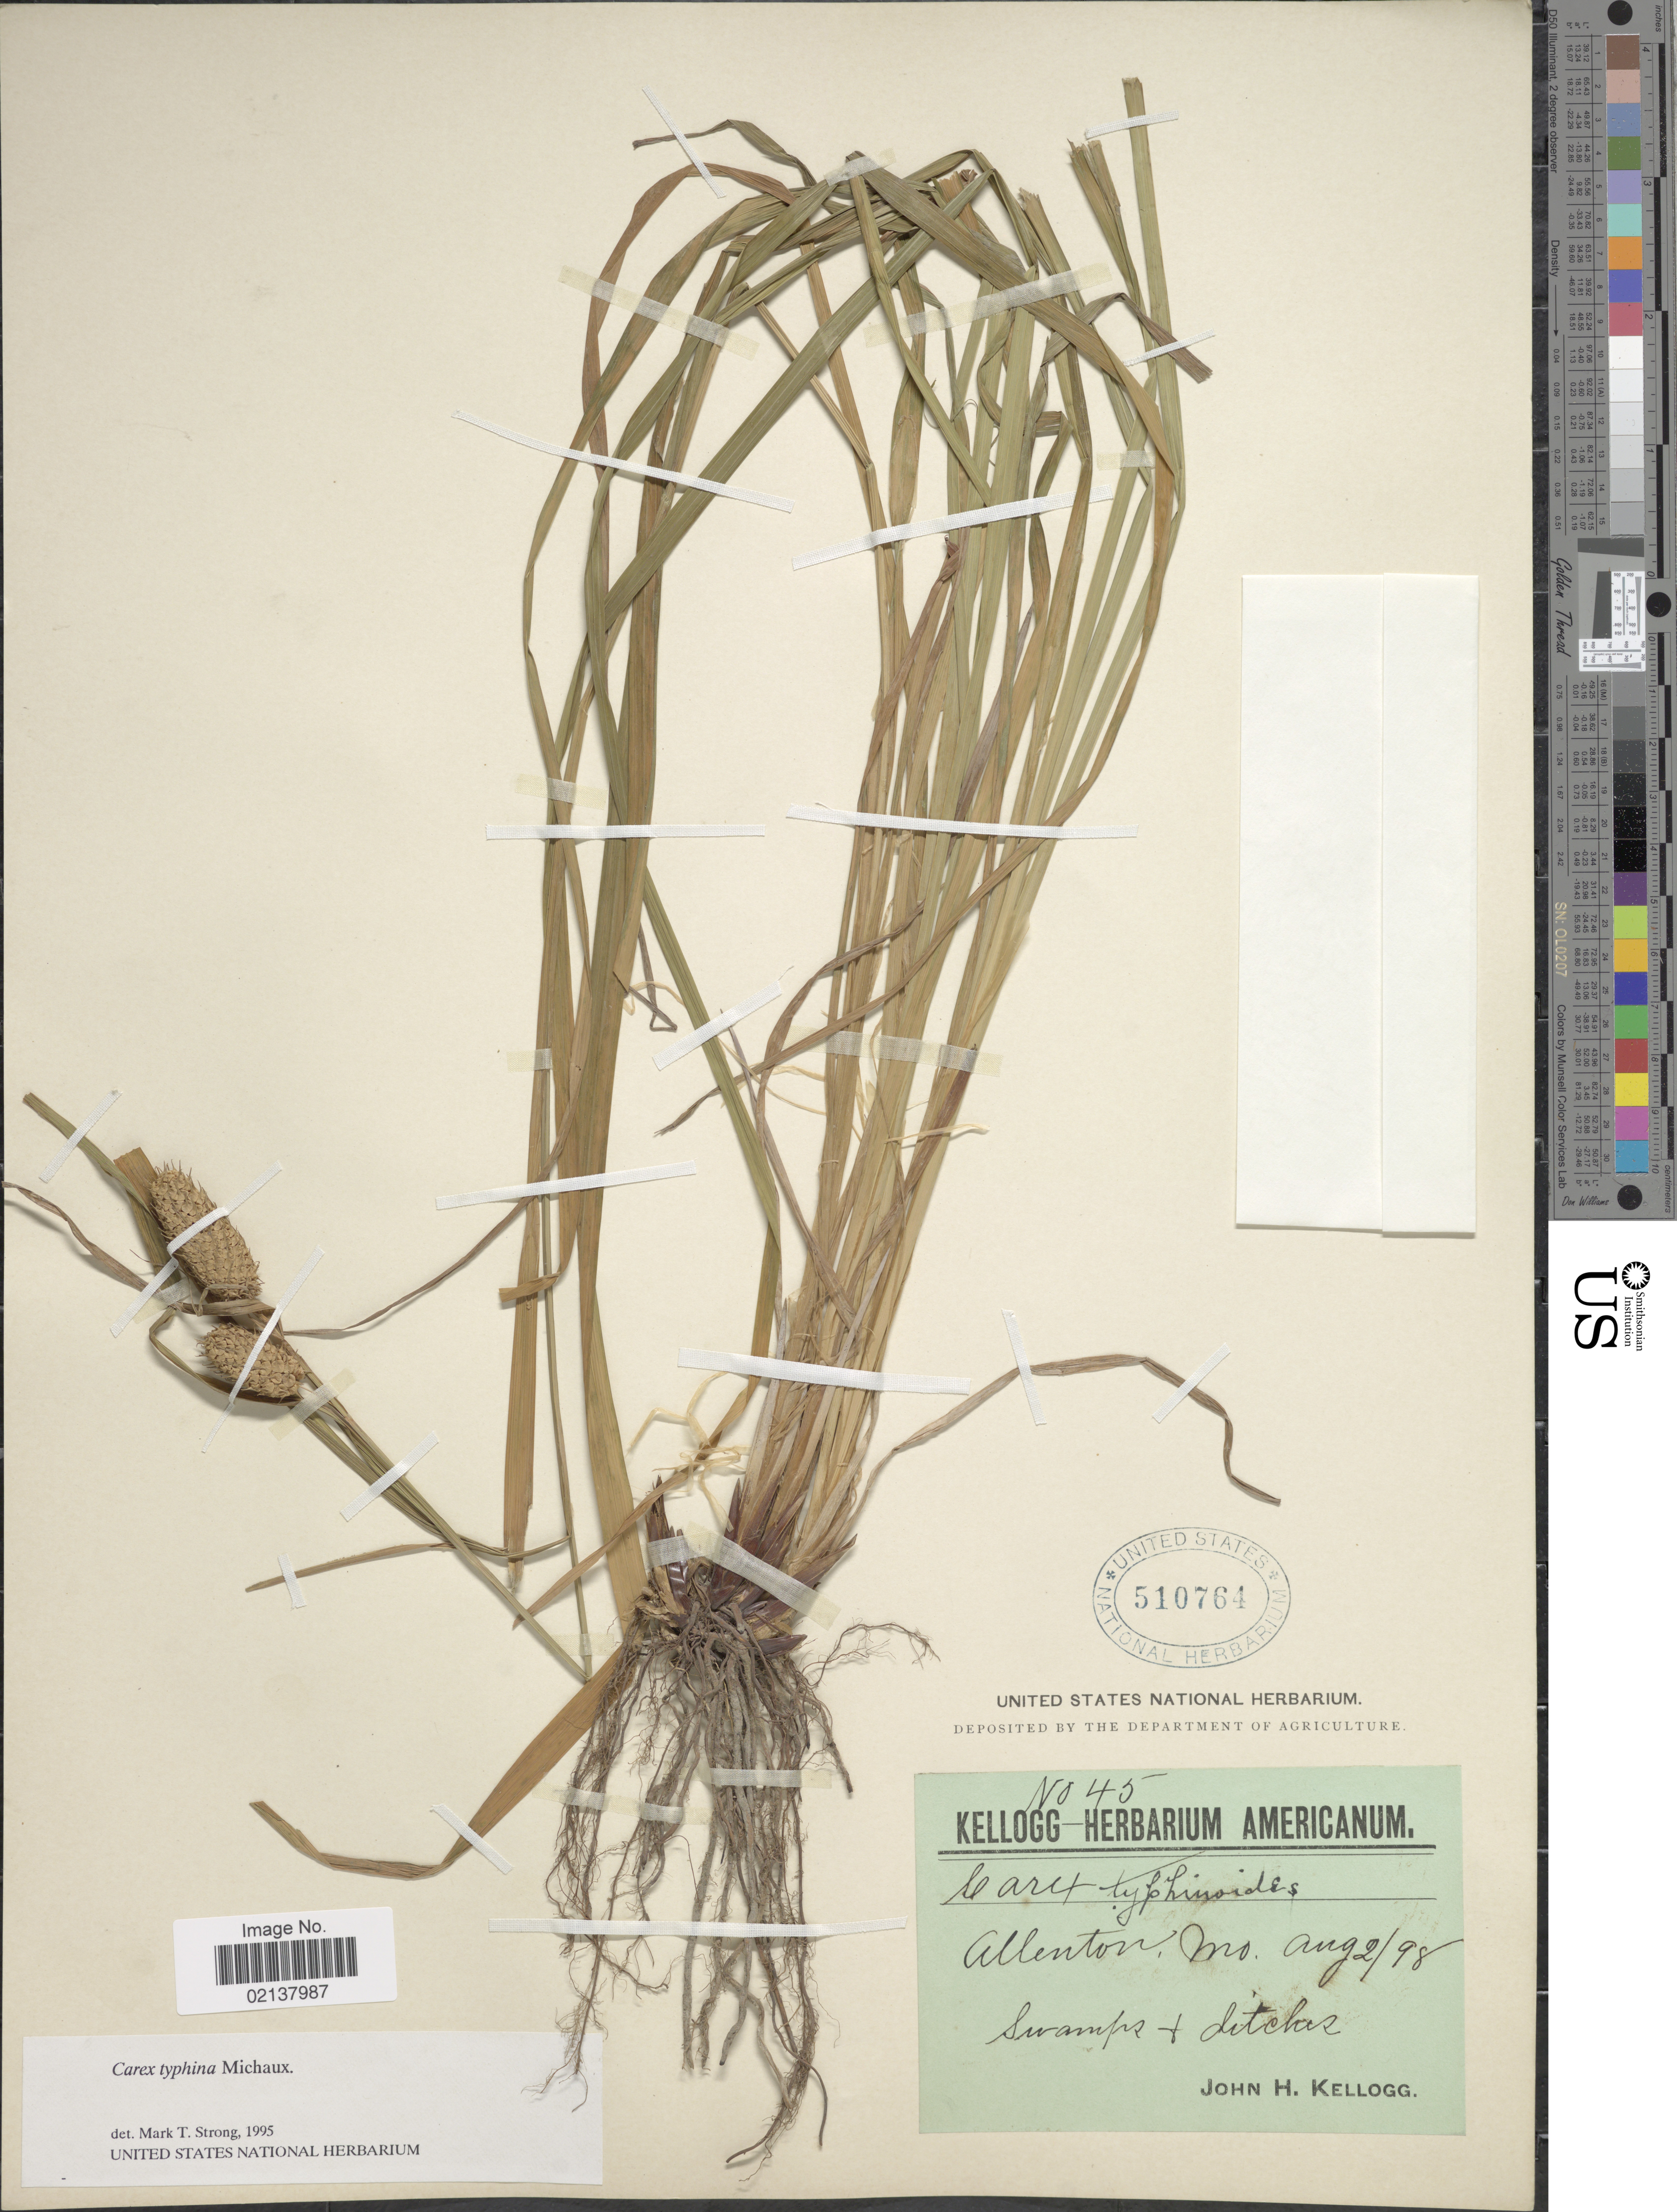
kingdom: Plantae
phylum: Tracheophyta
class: Liliopsida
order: Poales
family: Cyperaceae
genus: Carex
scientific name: Carex typhina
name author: Michx.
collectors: J. H. Kellogg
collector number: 45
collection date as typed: Transcribed d/m/y: 2/8/98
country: United States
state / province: Missouri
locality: Allenton, Mo. Swamps & ditches.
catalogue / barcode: US 510764